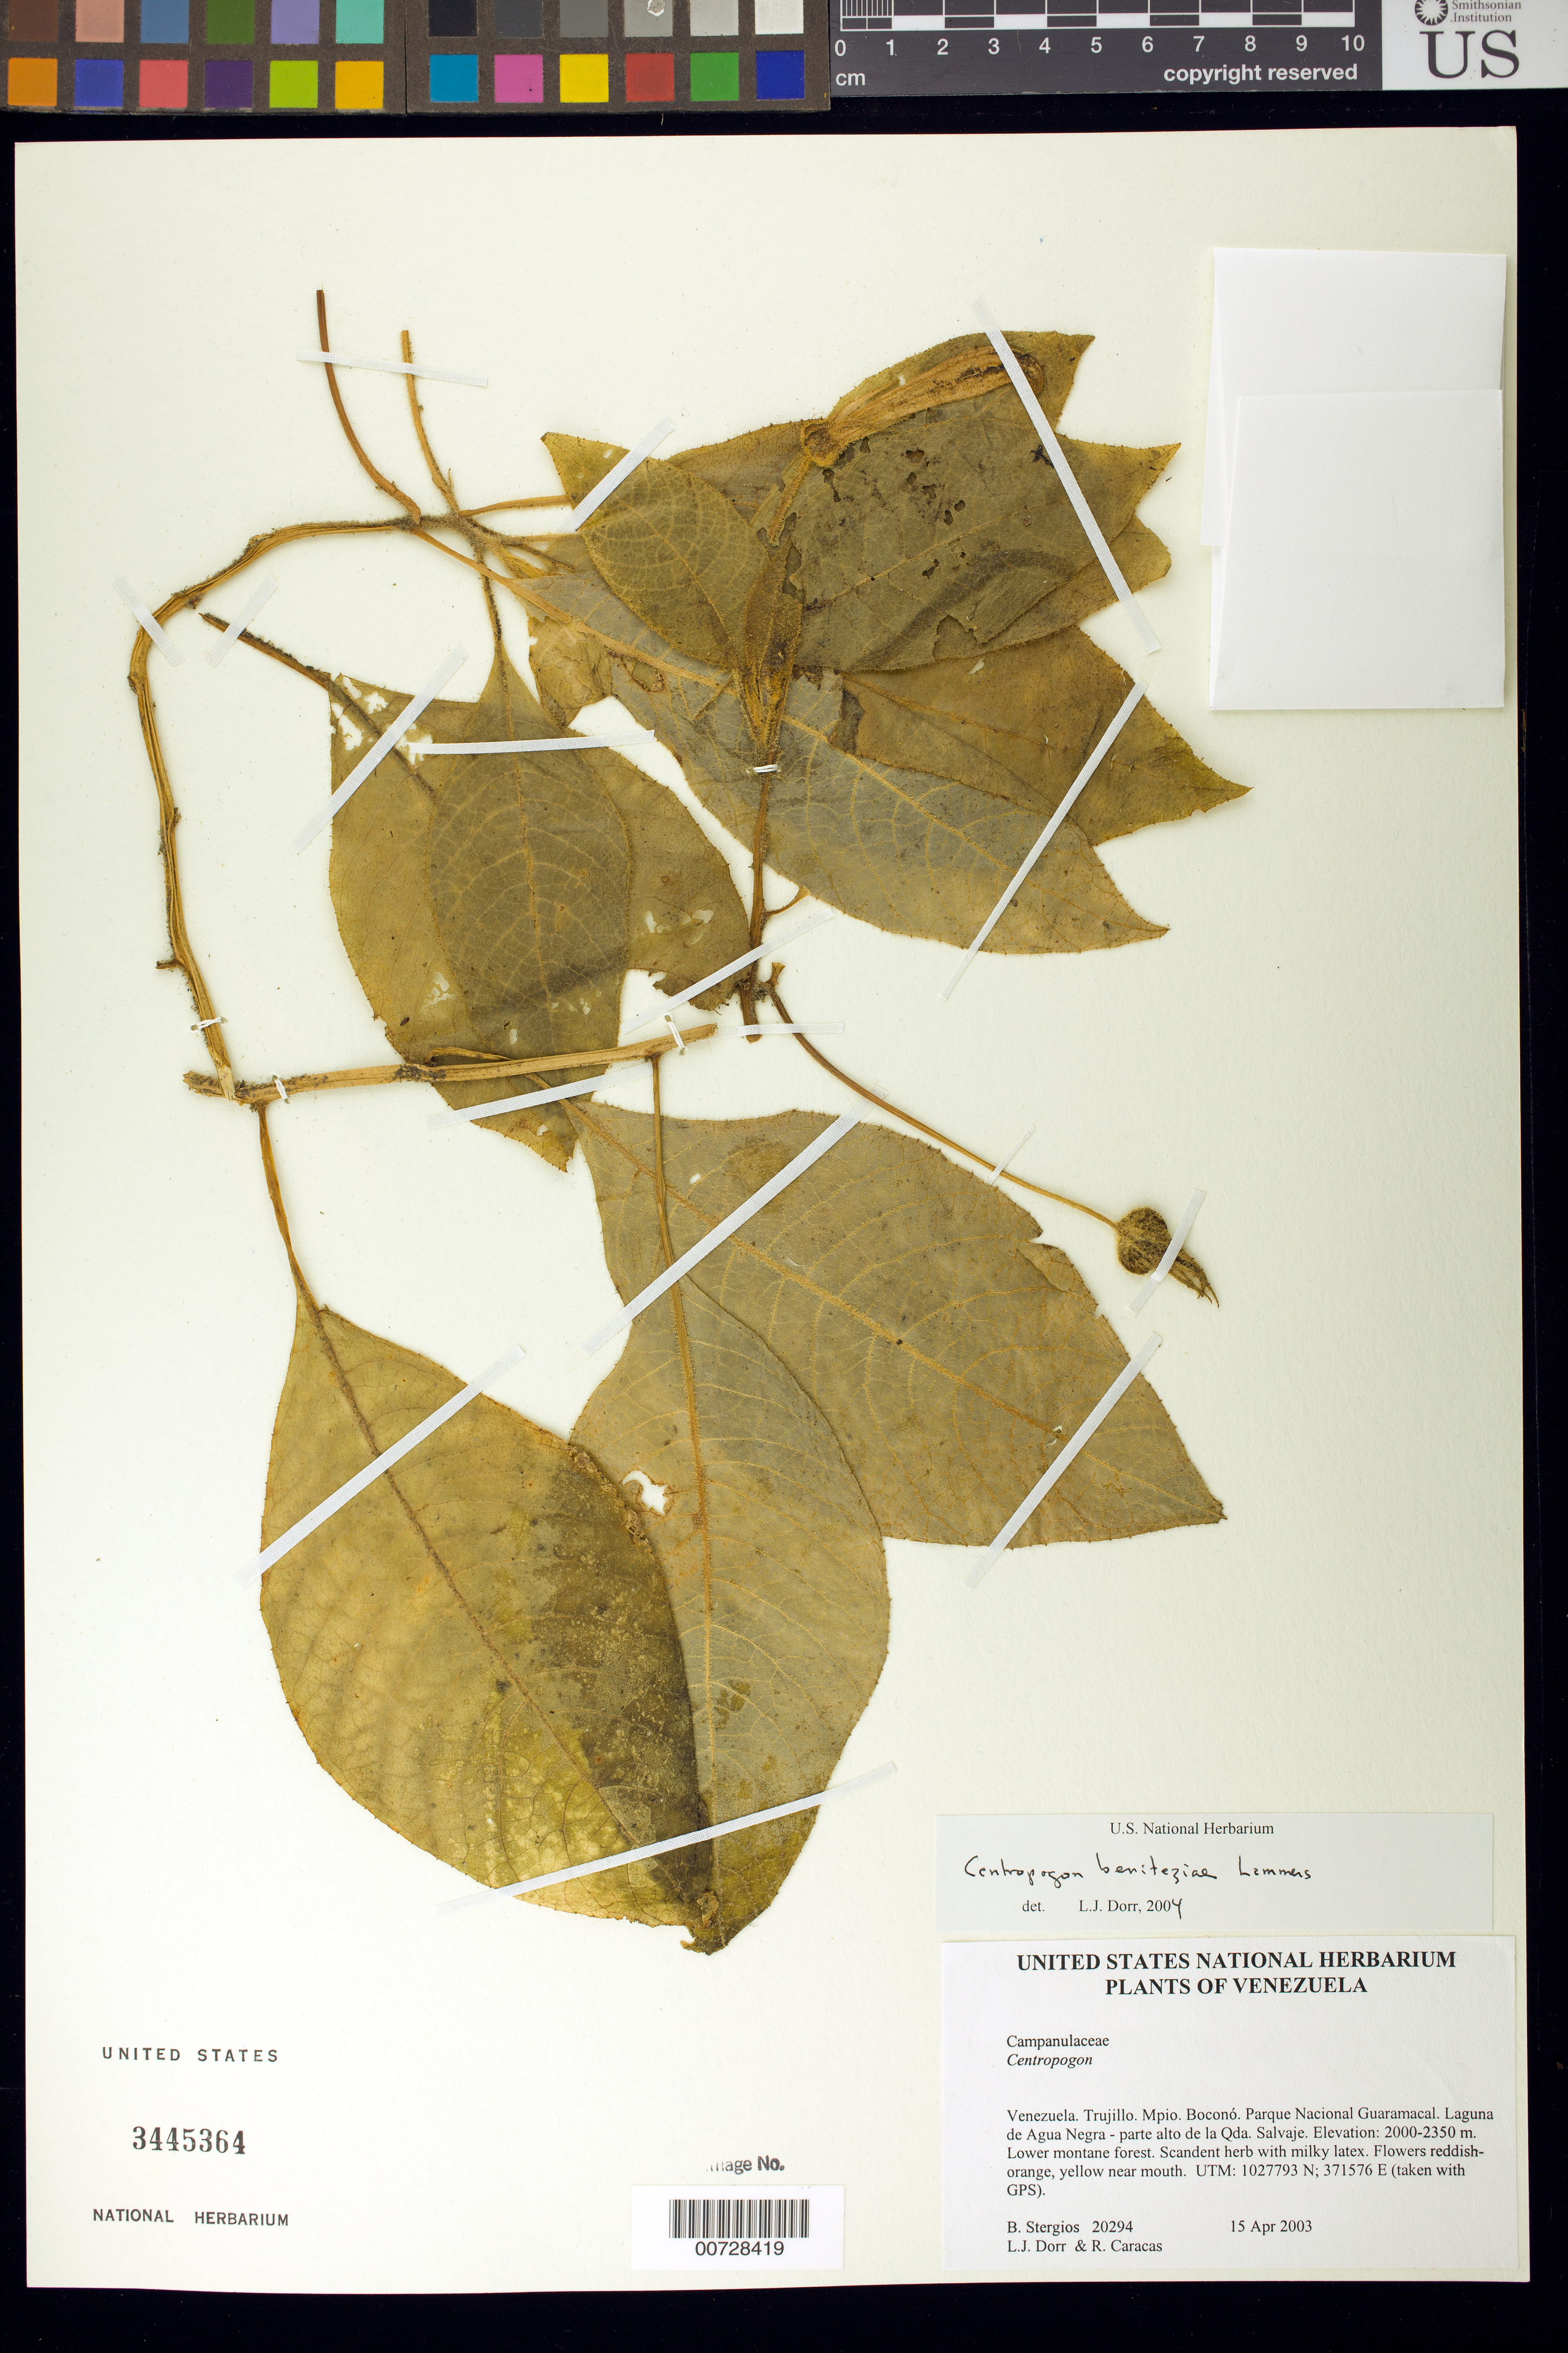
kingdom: Plantae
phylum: Tracheophyta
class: Magnoliopsida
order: Asterales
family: Campanulaceae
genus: Centropogon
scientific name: Centropogon beniteziae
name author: Lammers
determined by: Dorr, L. J., (BOT), Smithsonian Institution - National Museum of Natural History (UNITED STATES)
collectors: B. G. Stergios, L. J. Dorr & R. Caracas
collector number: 20294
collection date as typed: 15 Apr 2003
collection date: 2003-04-15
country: Venezuela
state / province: Trujillo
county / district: Boconó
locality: Parque Nacional Guaramacal, Laguna de Agua Negra - parte alto de la Qda. Salvaje.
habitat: Lower montane forest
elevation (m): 2000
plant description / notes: F, K, NY, OSH, PORT, US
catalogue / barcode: US 3445364